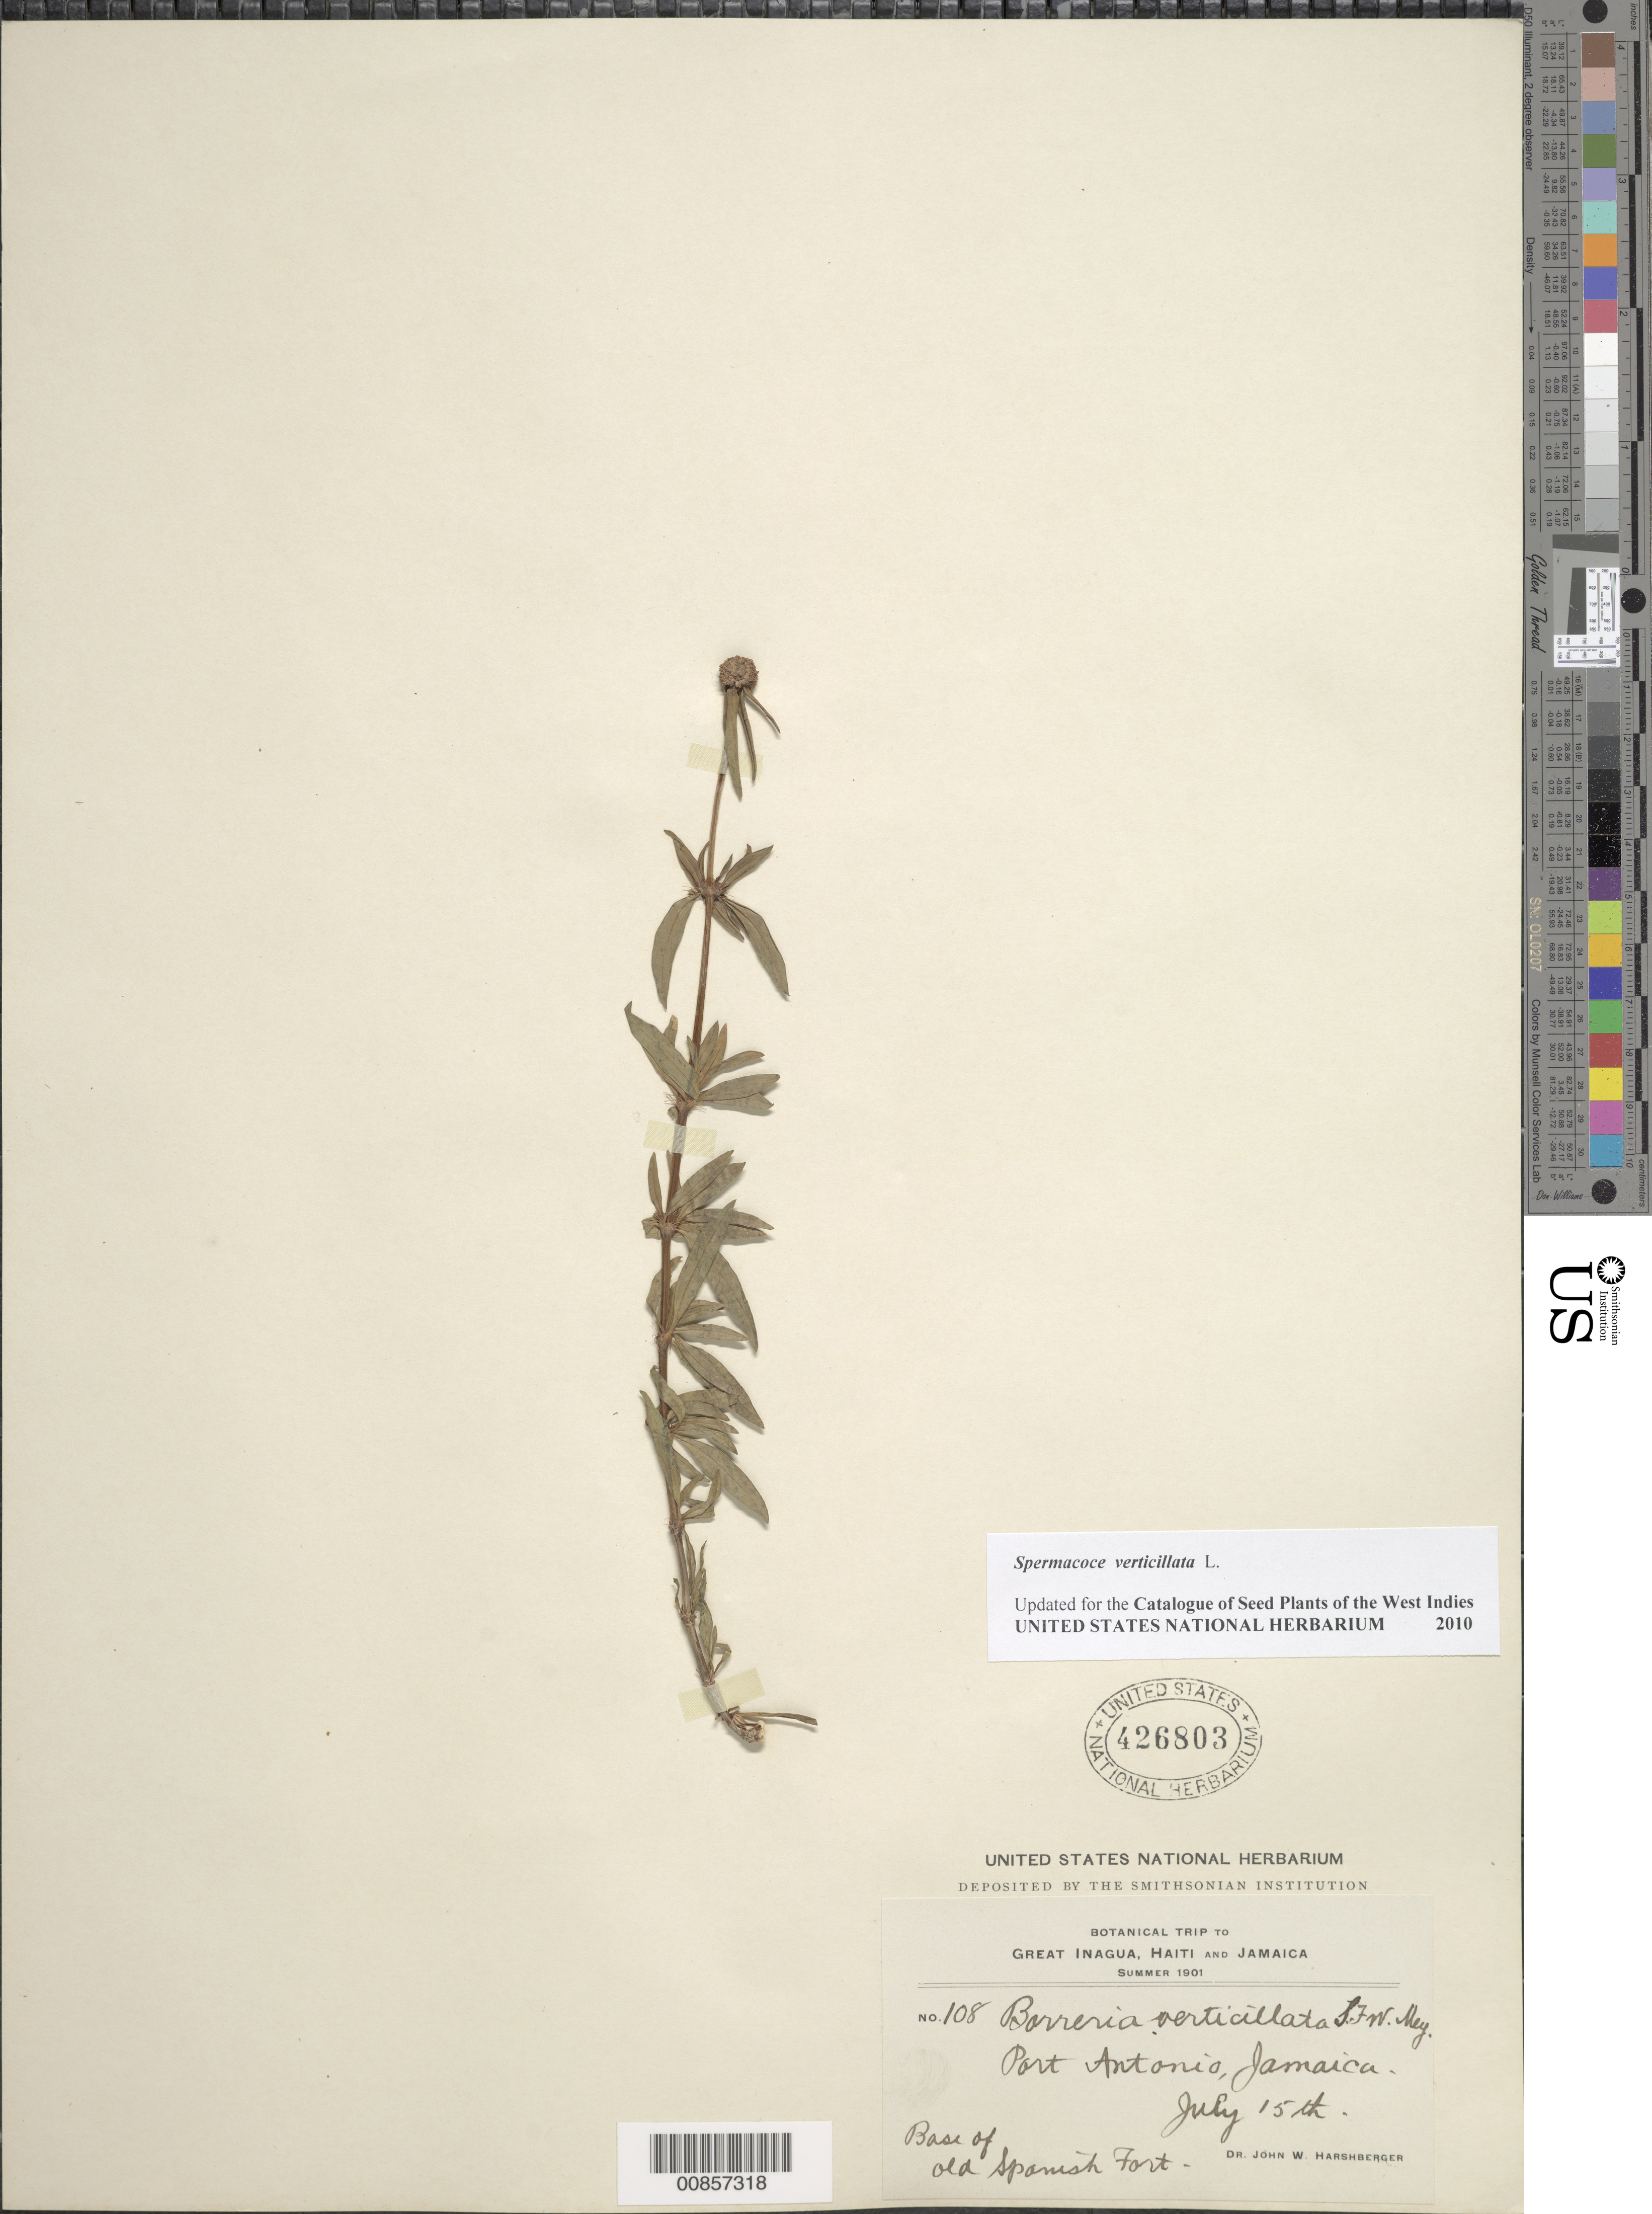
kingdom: Plantae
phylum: Tracheophyta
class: Magnoliopsida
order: Gentianales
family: Rubiaceae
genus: Spermacoce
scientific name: Spermacoce verticillata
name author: L.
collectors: J. A. Harshberger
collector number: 108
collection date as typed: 15 Jul 1901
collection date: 1901-07-15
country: Jamaica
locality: Port Antonio. Base of Old Spanish Fort.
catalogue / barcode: US 426803